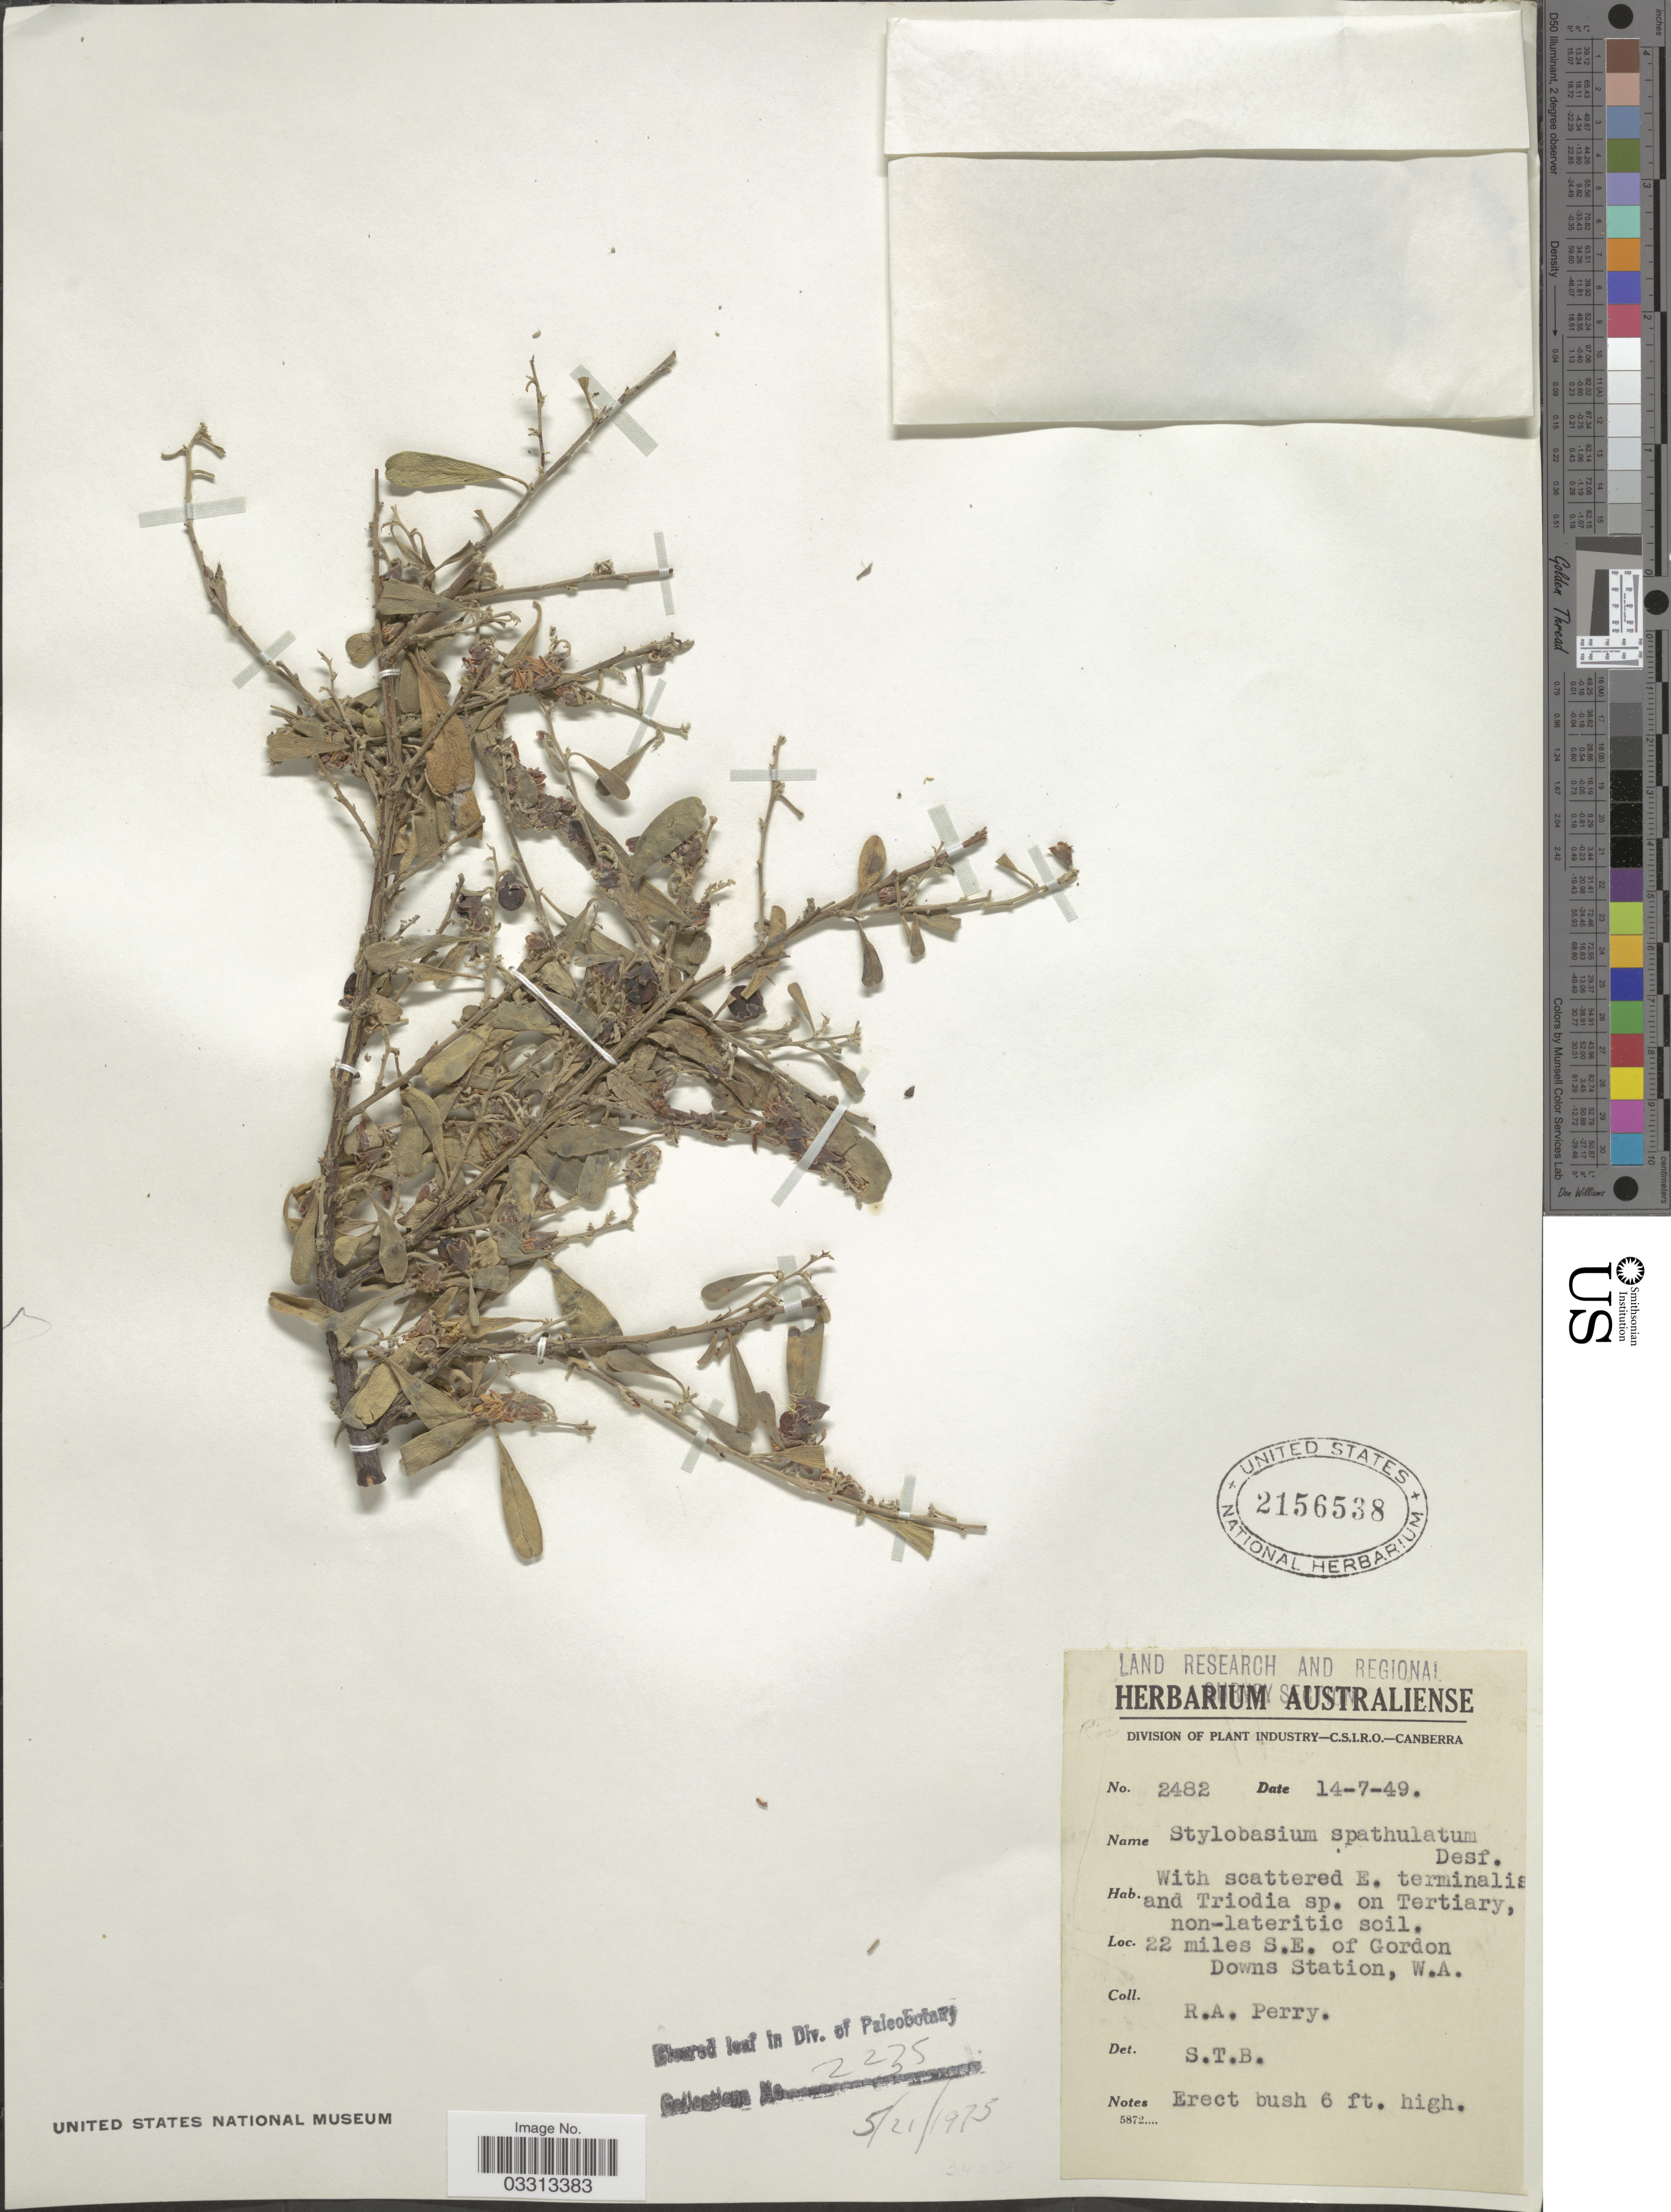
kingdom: Plantae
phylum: Tracheophyta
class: Magnoliopsida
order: Fabales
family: Surianaceae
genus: Stylobasium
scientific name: Stylobasium spathulatum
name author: Desf.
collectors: Perry, R. A.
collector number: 2482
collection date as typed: Transcribed d/m/y: 14/7/49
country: Australia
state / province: Western Australia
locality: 22 miles S. E. of Gordon Downs Station, W. A.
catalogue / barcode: US 2156538